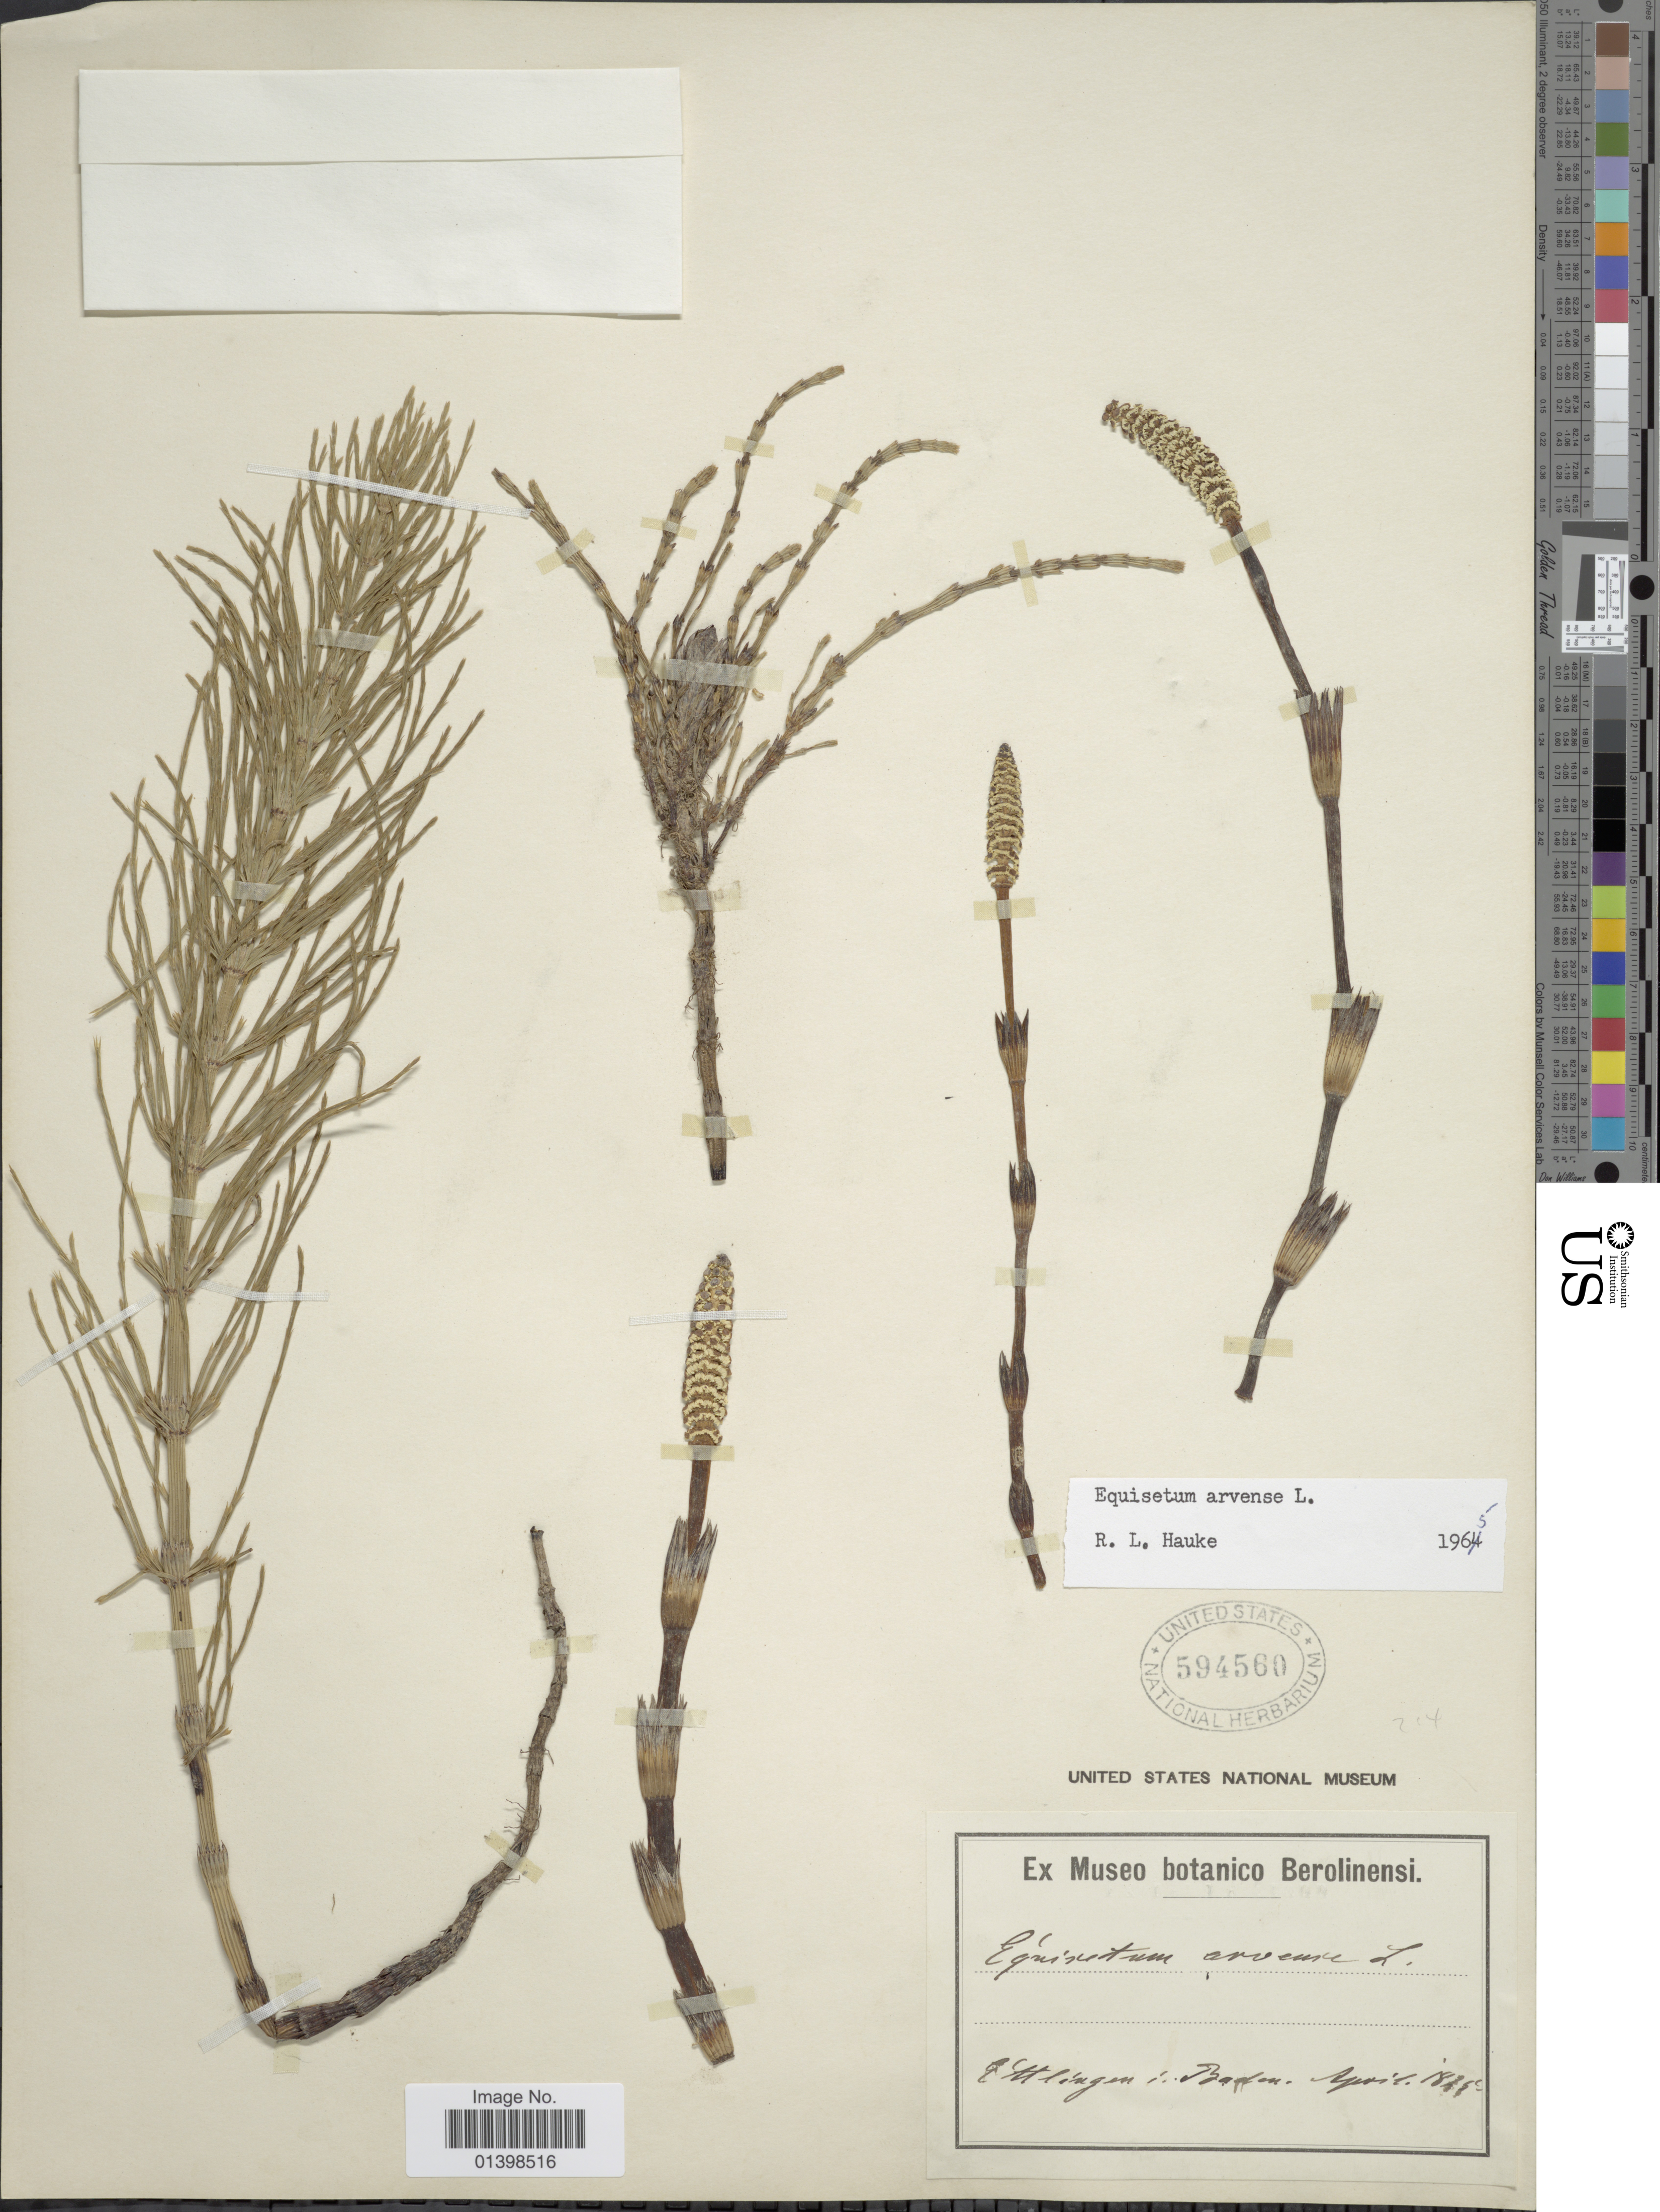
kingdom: Plantae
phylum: Tracheophyta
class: Polypodiopsida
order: Equisetales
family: Equisetaceae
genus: Equisetum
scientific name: Equisetum arvense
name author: L.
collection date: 1825-04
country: Germany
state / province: Baden-Württemberg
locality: Ettlingen in Baden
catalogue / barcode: US 594560